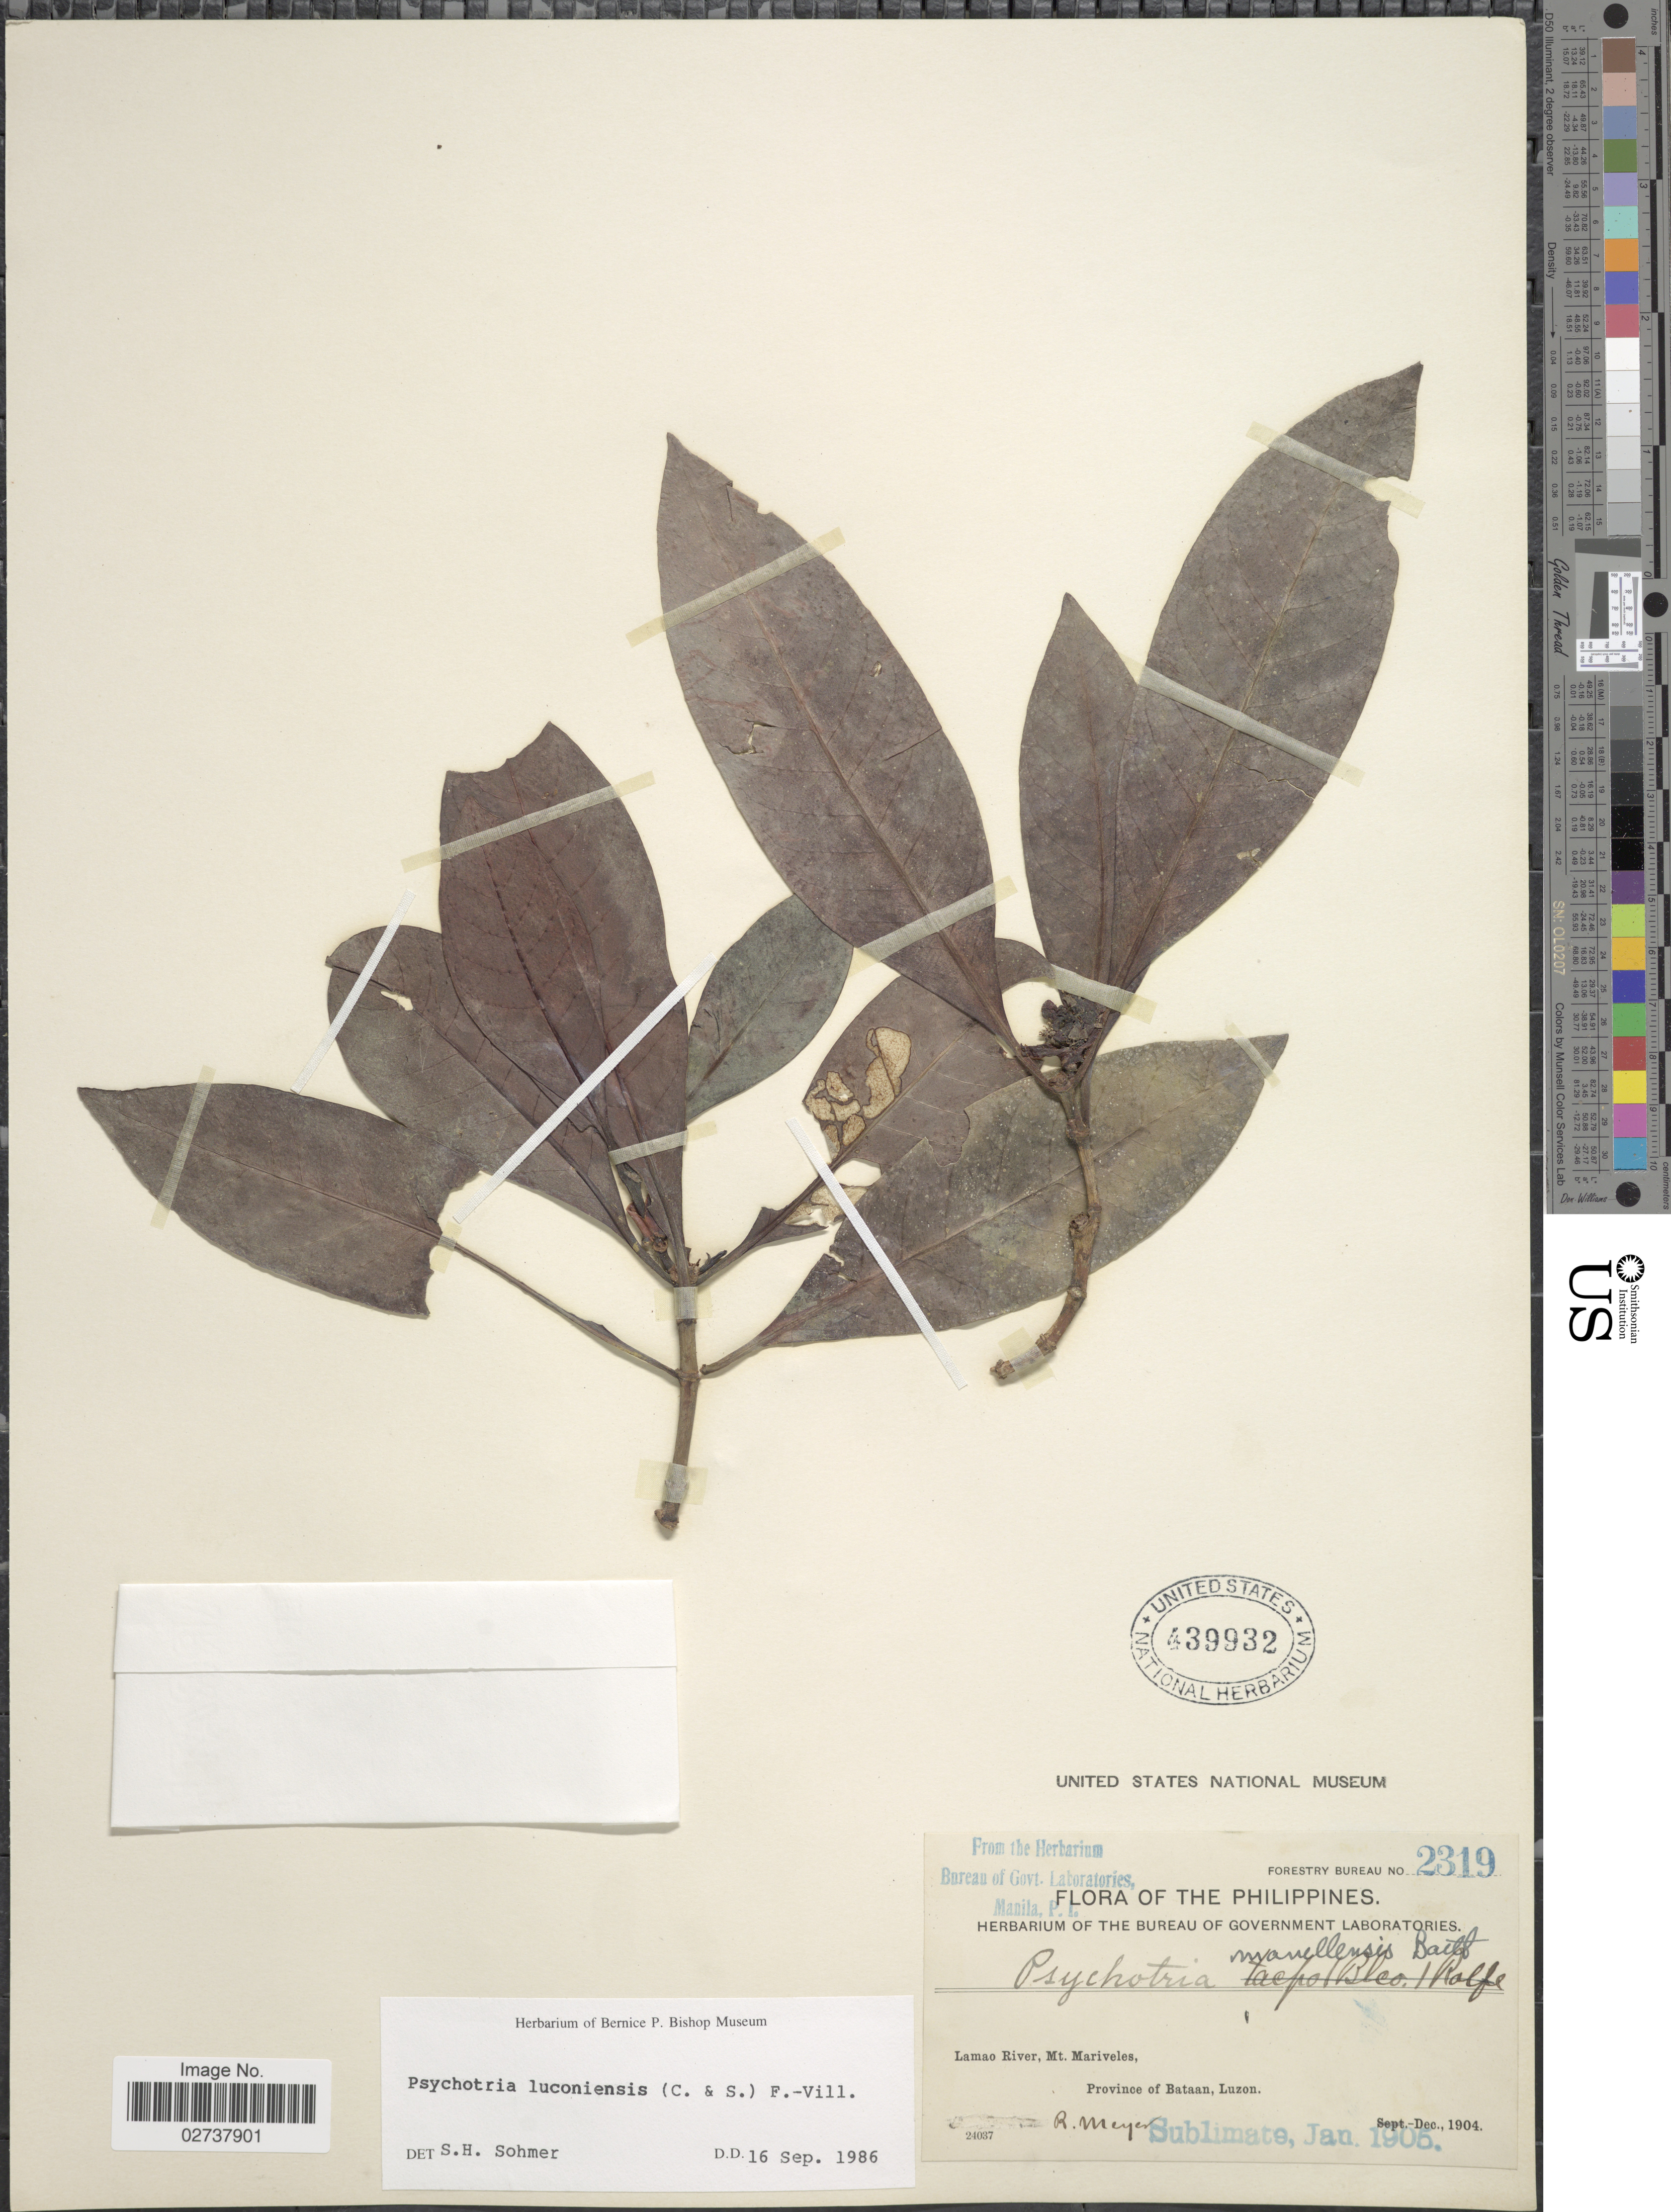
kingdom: Plantae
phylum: Tracheophyta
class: Magnoliopsida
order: Gentianales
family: Rubiaceae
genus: Psychotria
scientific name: Psychotria luzoniensis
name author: (Cham. & Schltdl.) Fern.-Vill.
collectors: R. Meyer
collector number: Forestry Bureau 2319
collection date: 1904-09/1904-12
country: Philippines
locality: Lamao River, Mt. Mariveles, Province of Bataan, Luzon.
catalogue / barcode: US 439932